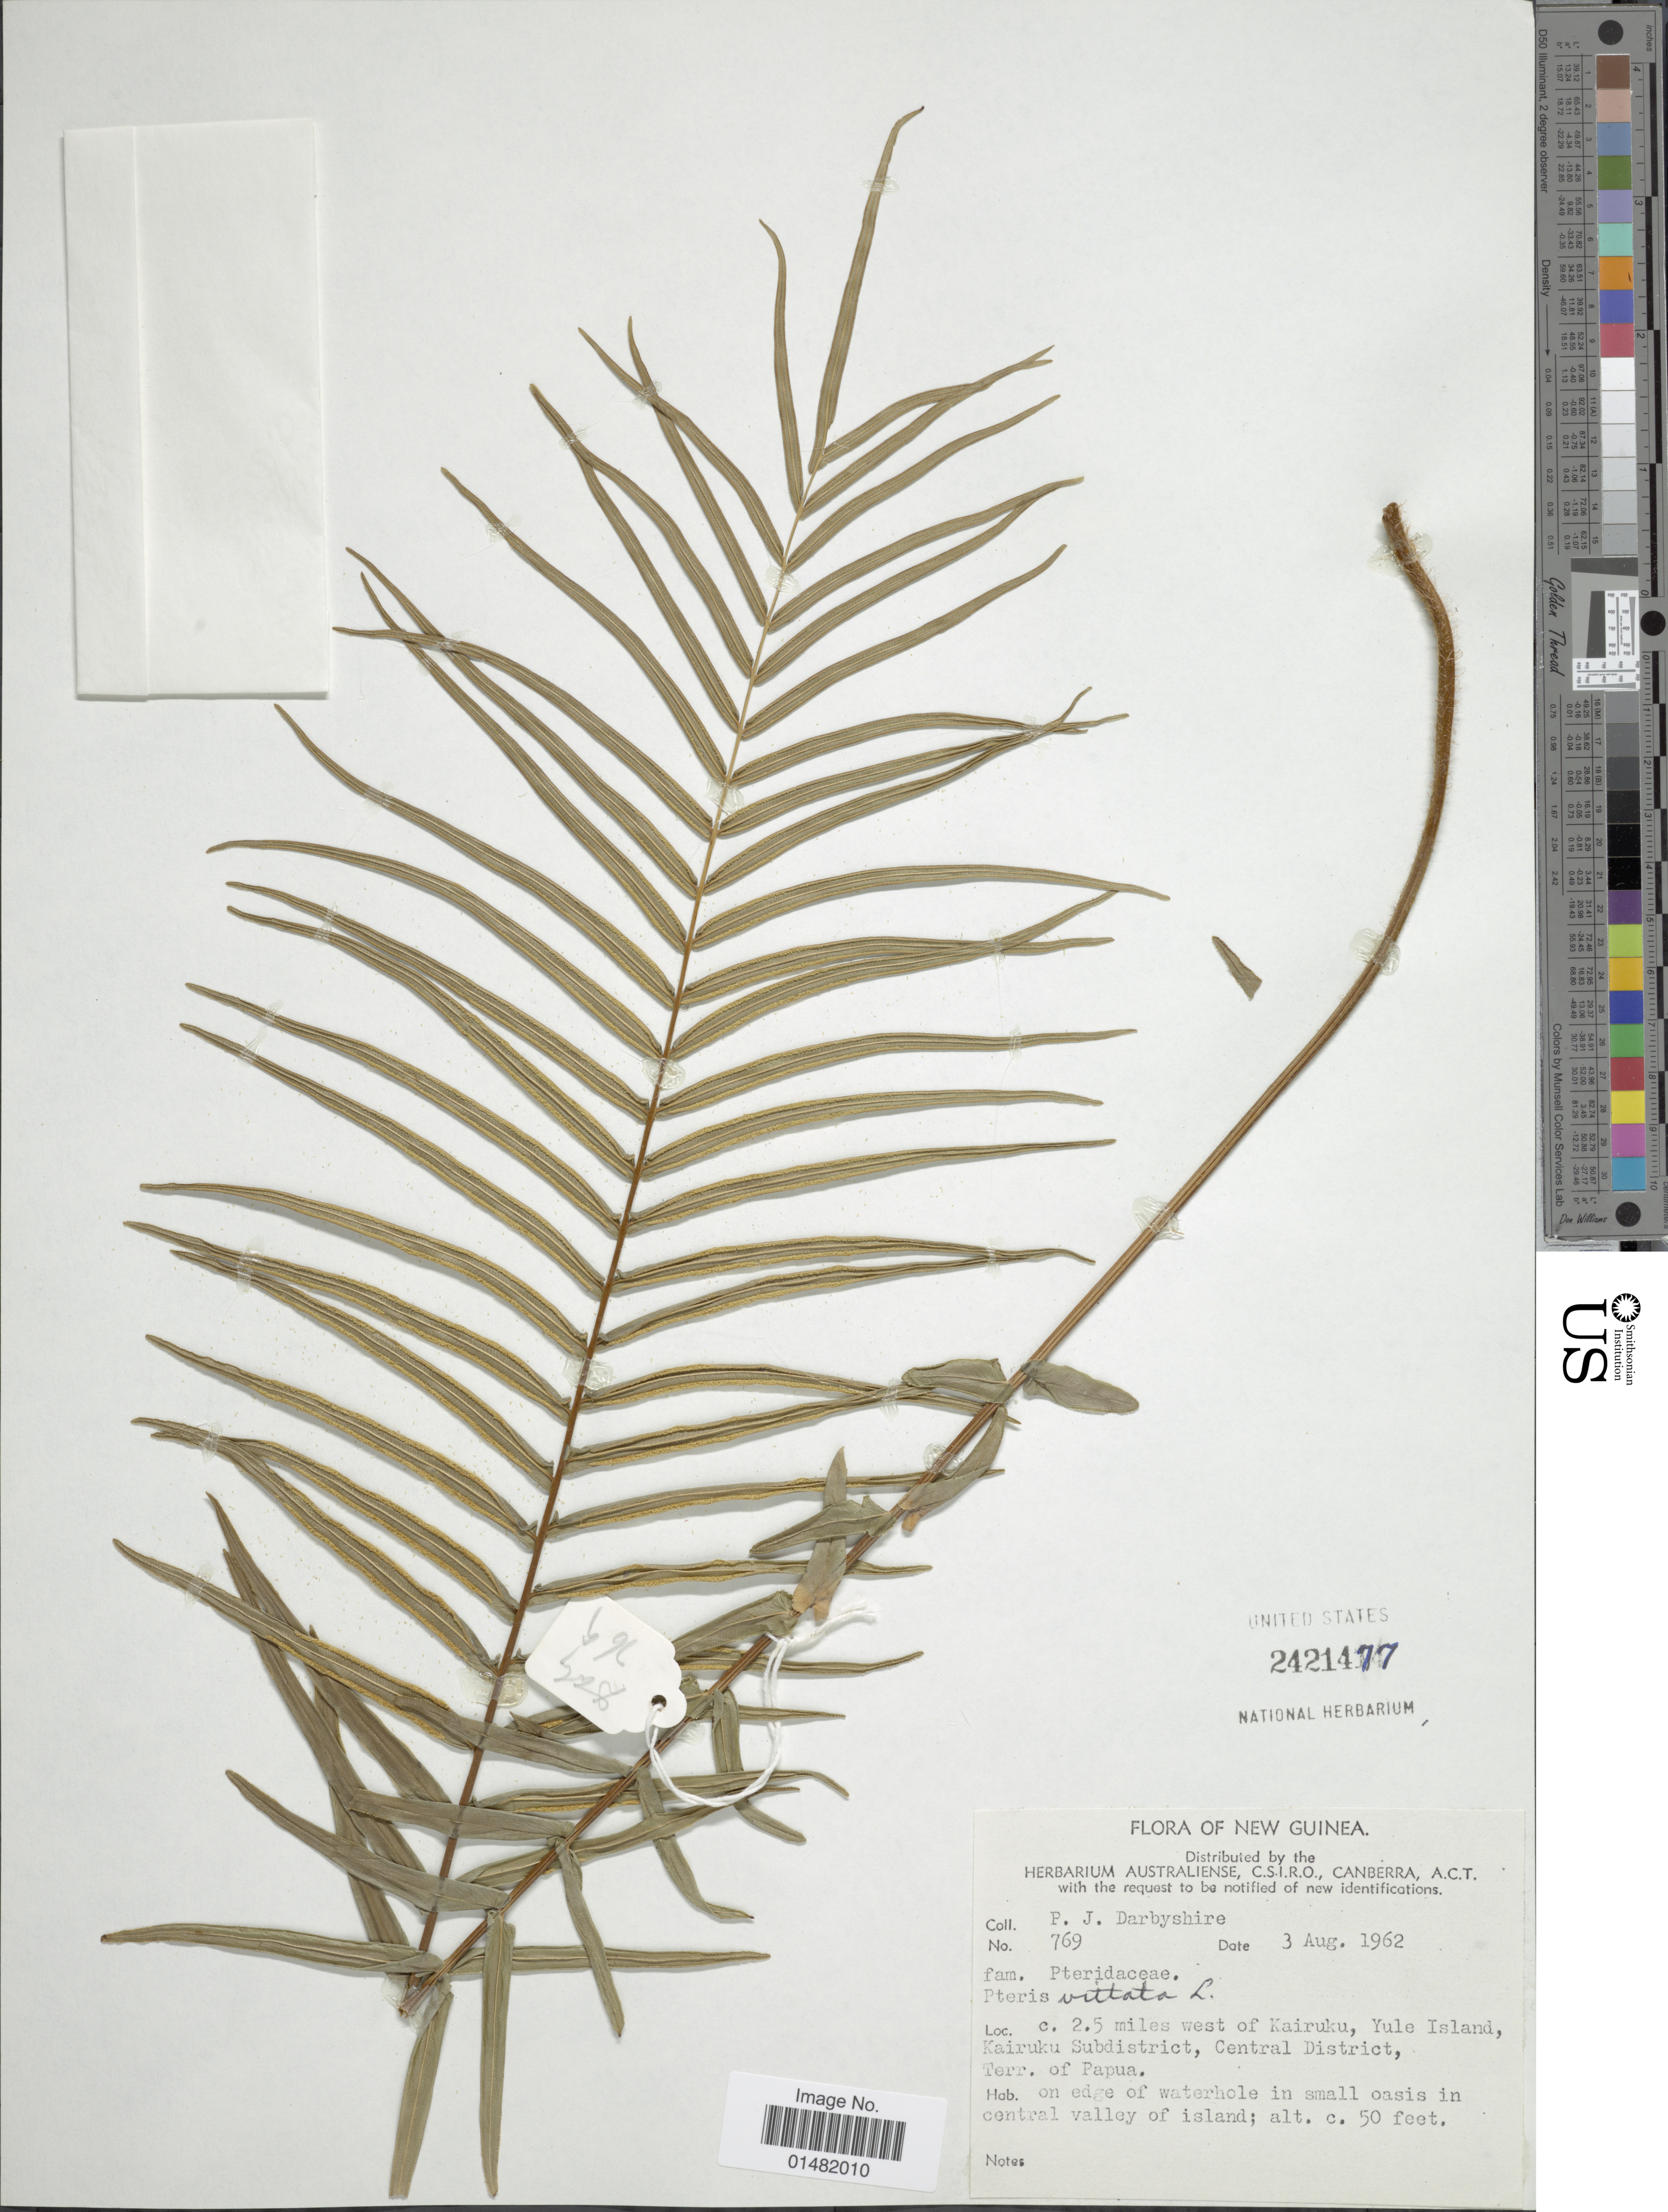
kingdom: Plantae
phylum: Tracheophyta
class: Polypodiopsida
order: Polypodiales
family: Pteridaceae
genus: Pteris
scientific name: Pteris vittata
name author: L.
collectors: P. Darbyshire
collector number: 769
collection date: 1962-08-03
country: Papua New Guinea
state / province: Central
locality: New Guinea, c. 2.5 miles west of Kairuku, Yule Island, Kairuku Subdistrict, Central District, Terr. of Papua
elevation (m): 15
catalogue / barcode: US 2421477